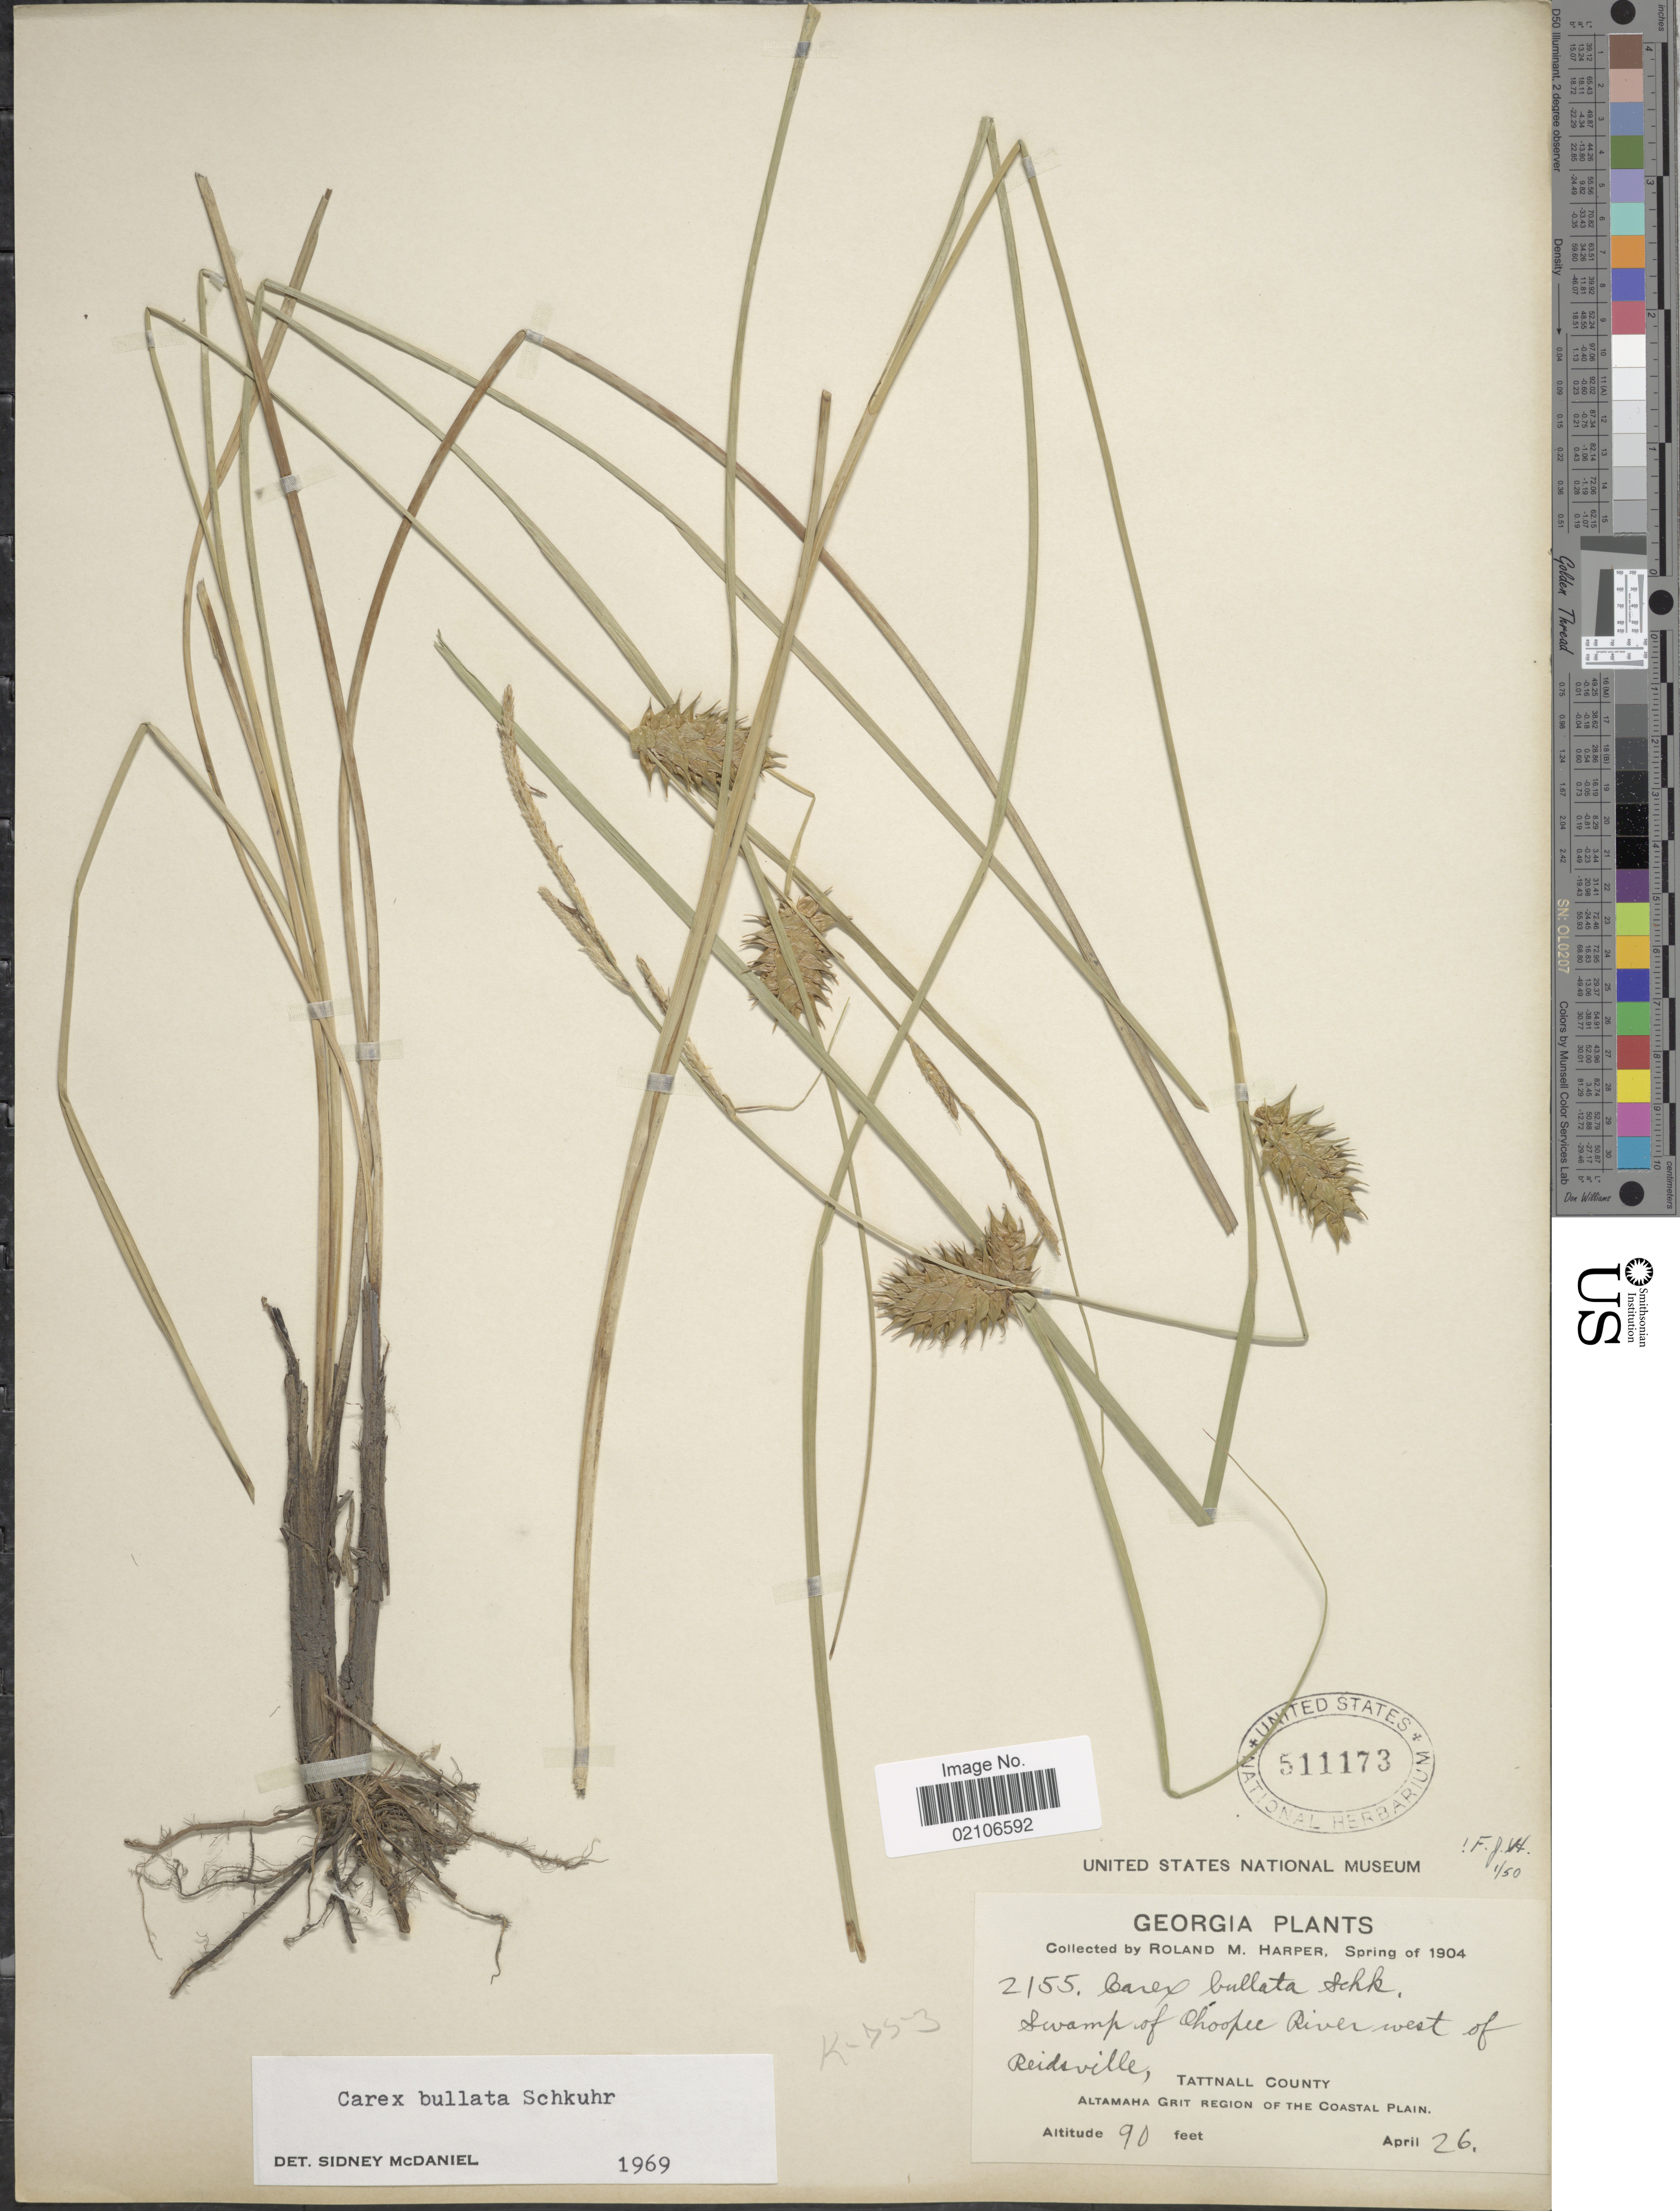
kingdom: Plantae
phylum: Tracheophyta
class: Liliopsida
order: Poales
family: Cyperaceae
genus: Carex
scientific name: Carex bullata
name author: Schkuhr ex Willd.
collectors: R. M. Harper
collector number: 2155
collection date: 1904-04-26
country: United States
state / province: Georgia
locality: Swamp of Ohoope River west of Reidsville, tattnall County, Altamaha Grit Region of The Coastal Plain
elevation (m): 27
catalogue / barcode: US 511173